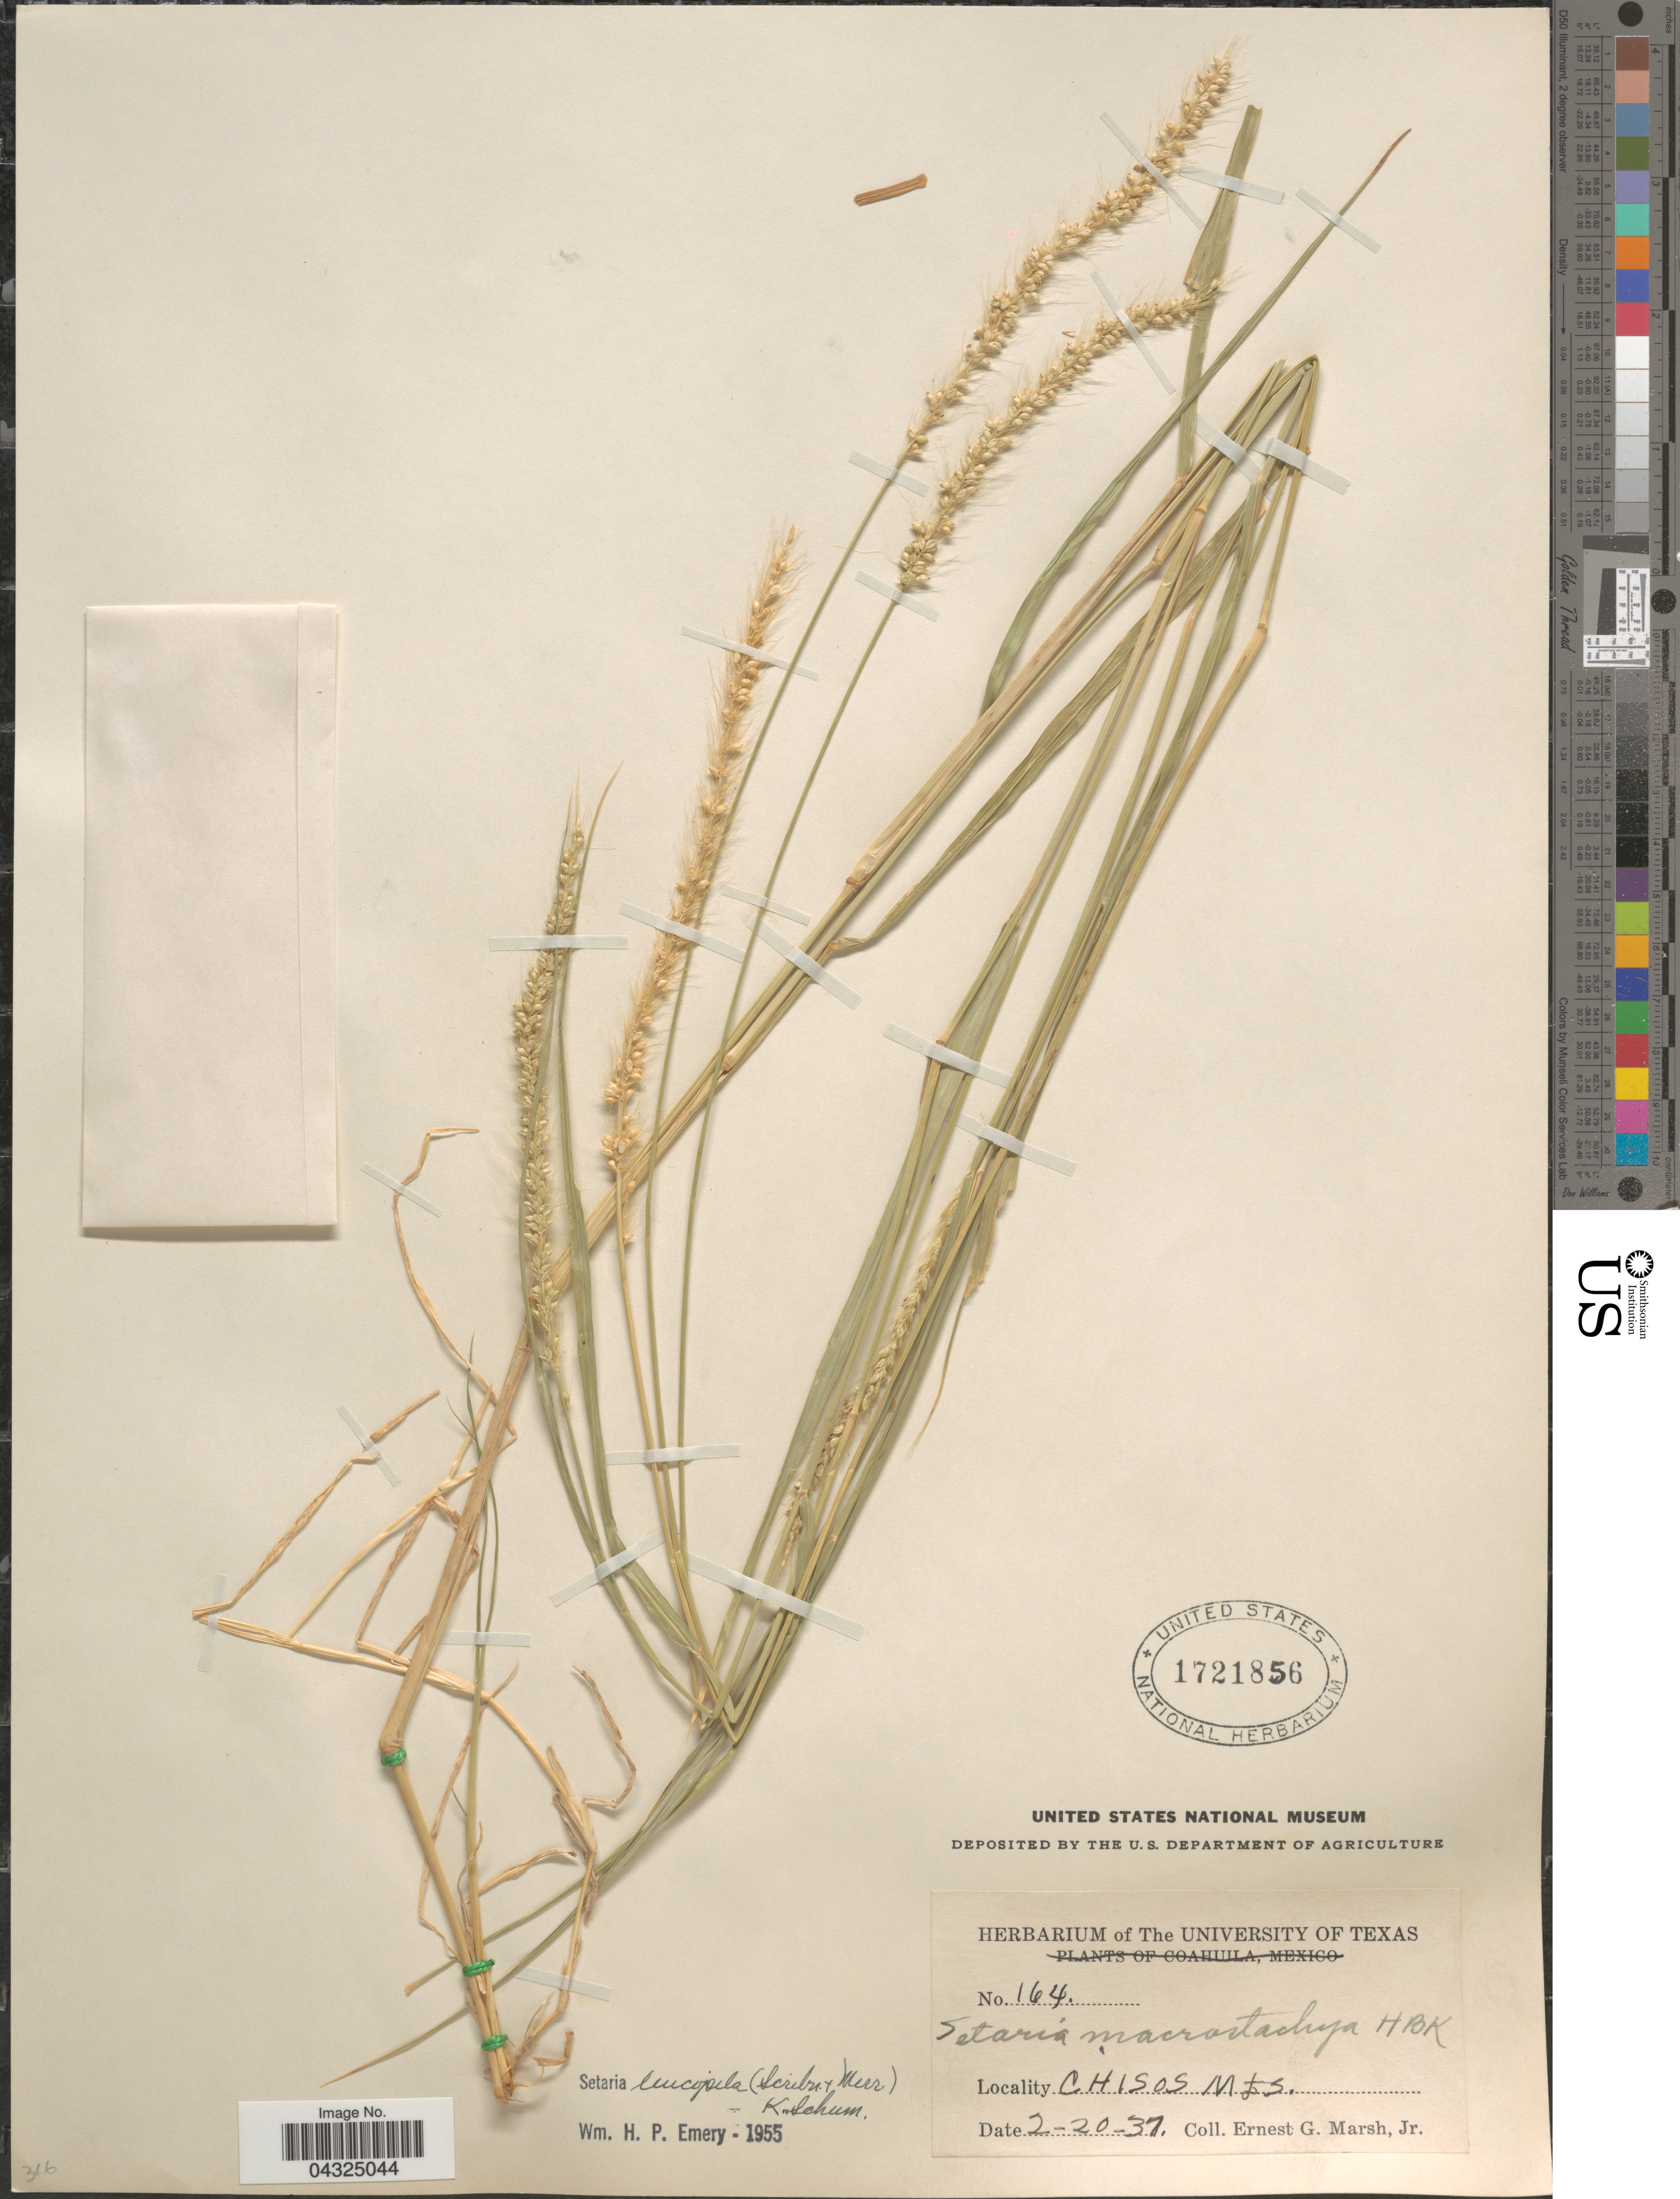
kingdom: Plantae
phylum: Tracheophyta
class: Liliopsida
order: Poales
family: Poaceae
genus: Setaria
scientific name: Setaria leucopila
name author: (Scribn. & Merr.) K. Schum.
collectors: E. G. Marsh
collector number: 164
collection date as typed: Transcribed d/m/y: 20/2/37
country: United States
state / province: Texas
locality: Chisos Mts.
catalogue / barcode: US 1721856